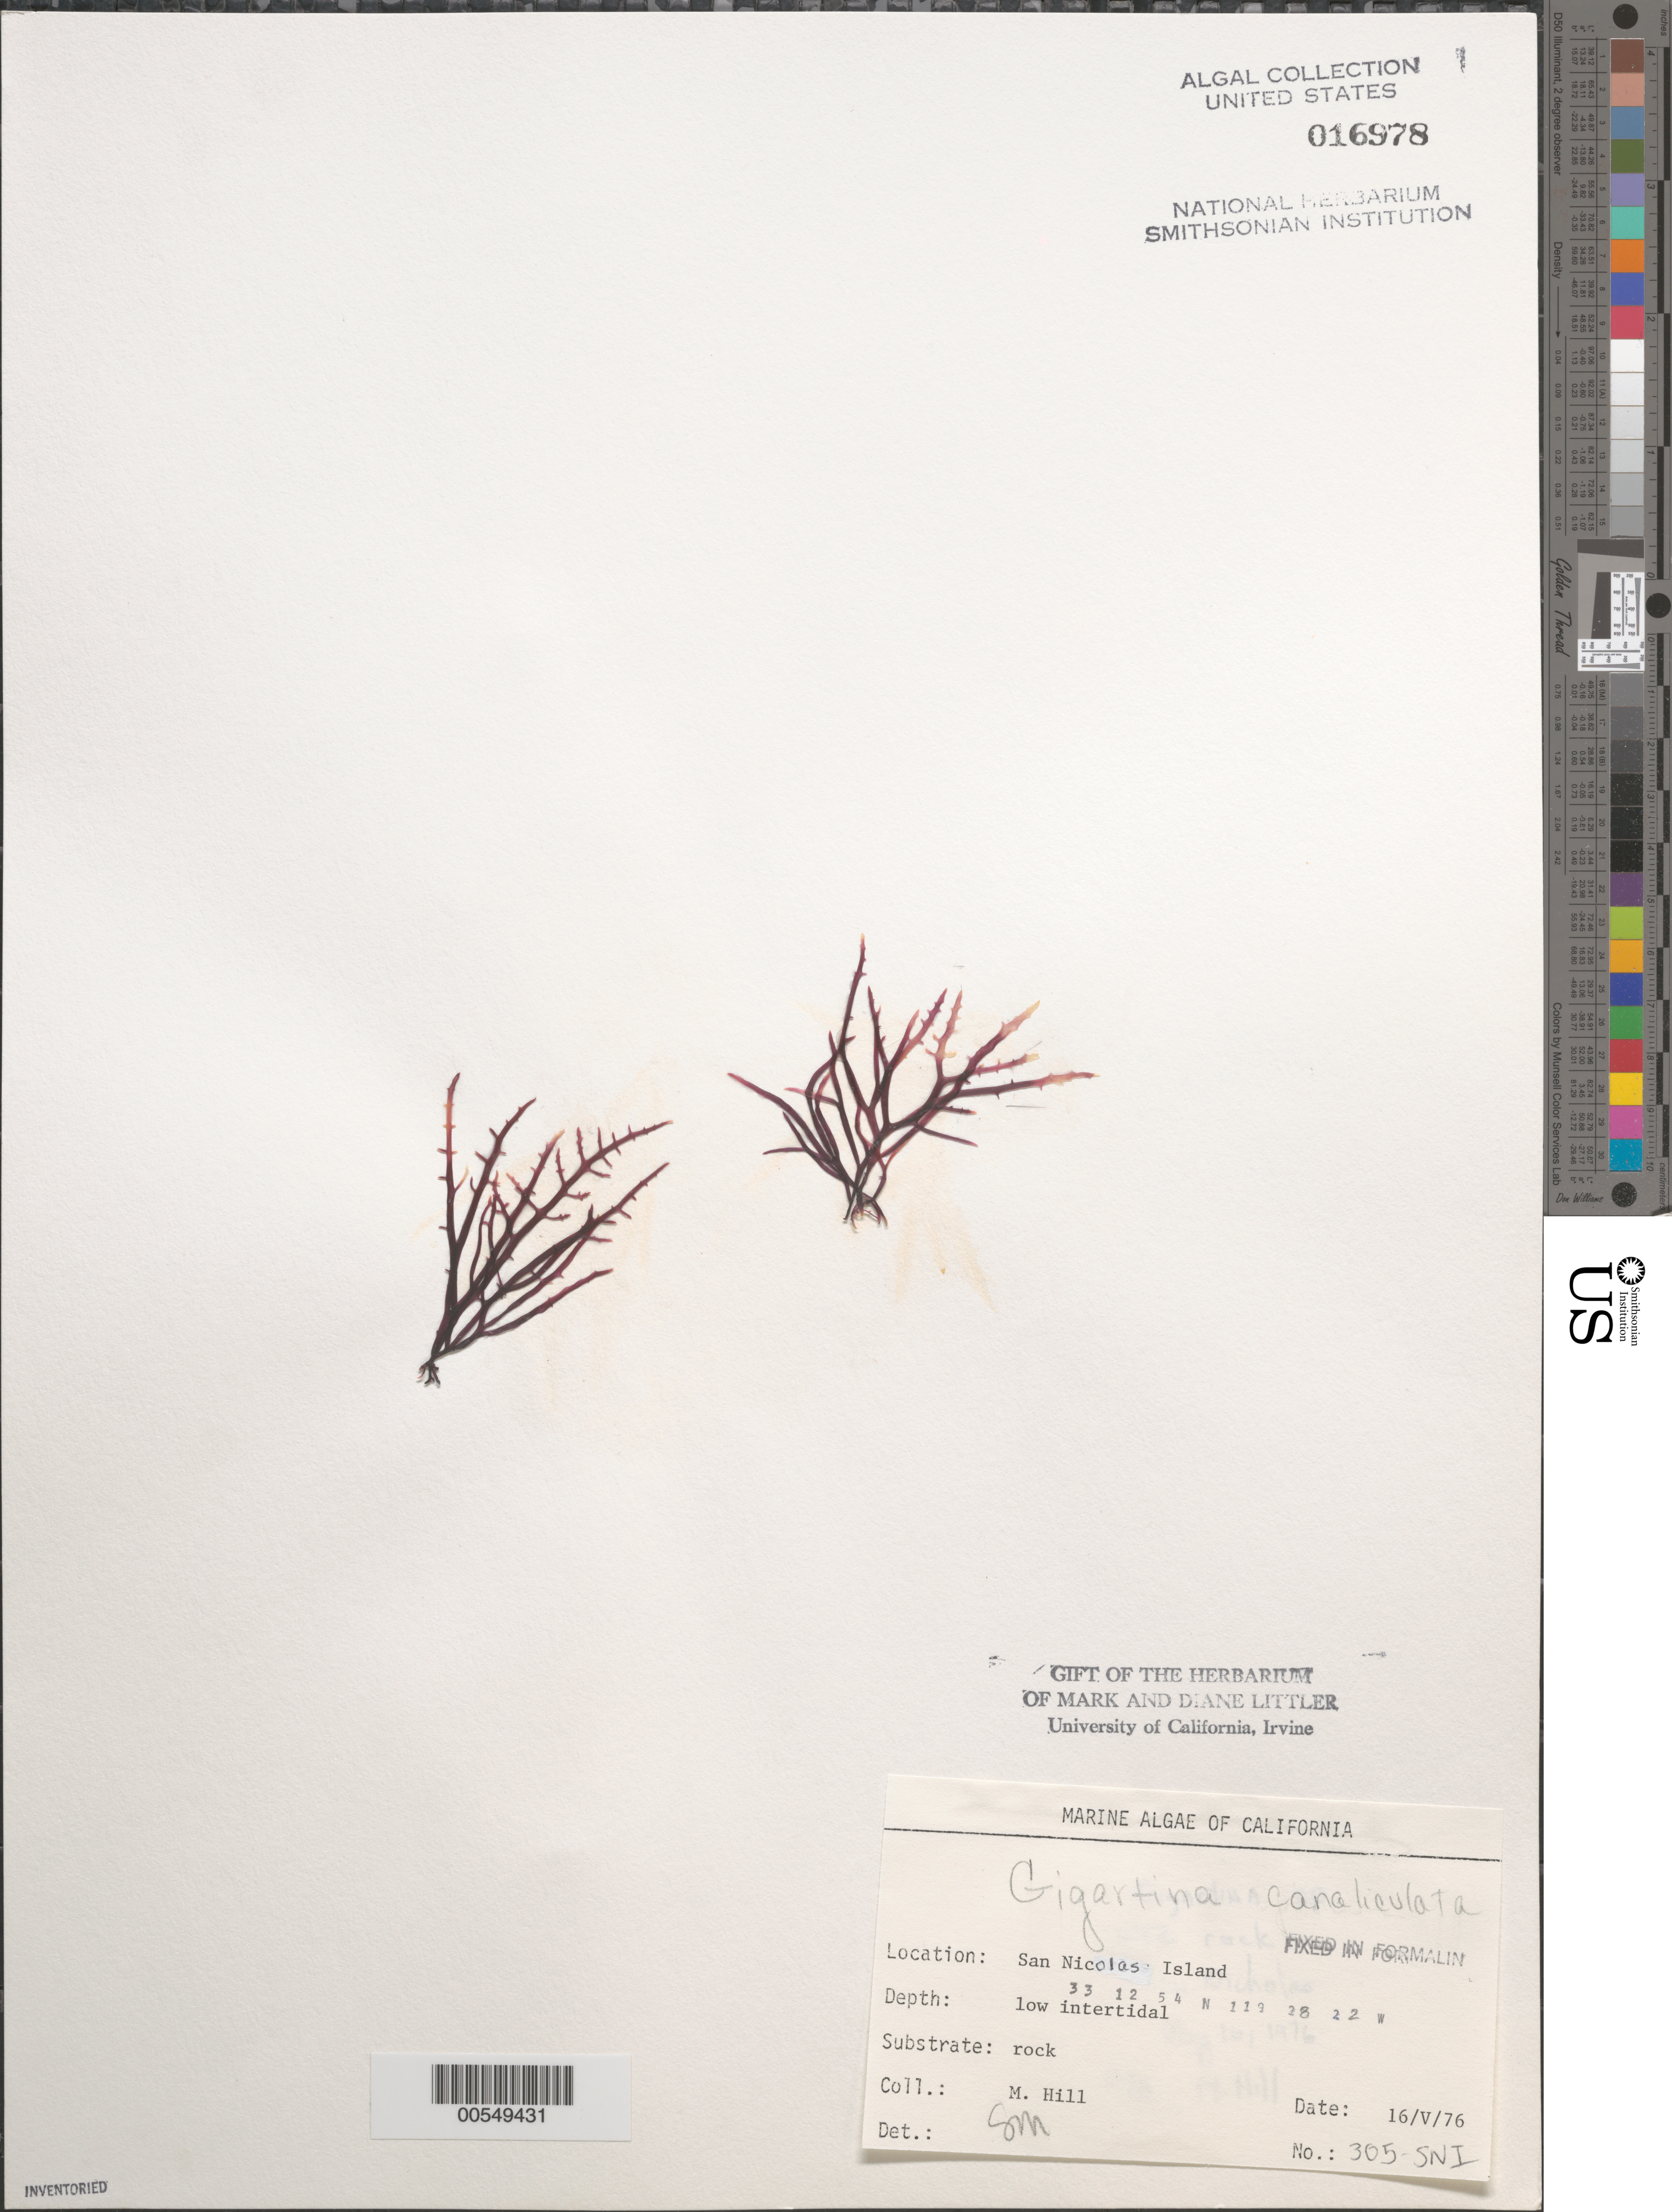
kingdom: Plantae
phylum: Rhodophyta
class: Florideophyceae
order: Gigartinales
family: Gigartinaceae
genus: Chondracanthus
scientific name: Chondracanthus canaliculatus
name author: (Harv.) Guiry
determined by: Algae name updating Project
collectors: M. Hill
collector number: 305-sni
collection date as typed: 16 May 1976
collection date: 1976-05-16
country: United States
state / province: California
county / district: Ventura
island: San Nicolas Island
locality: Dutch Harbor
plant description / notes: BLM-SOCALBIGHT Rocky Intertidal Survey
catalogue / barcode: US 16978